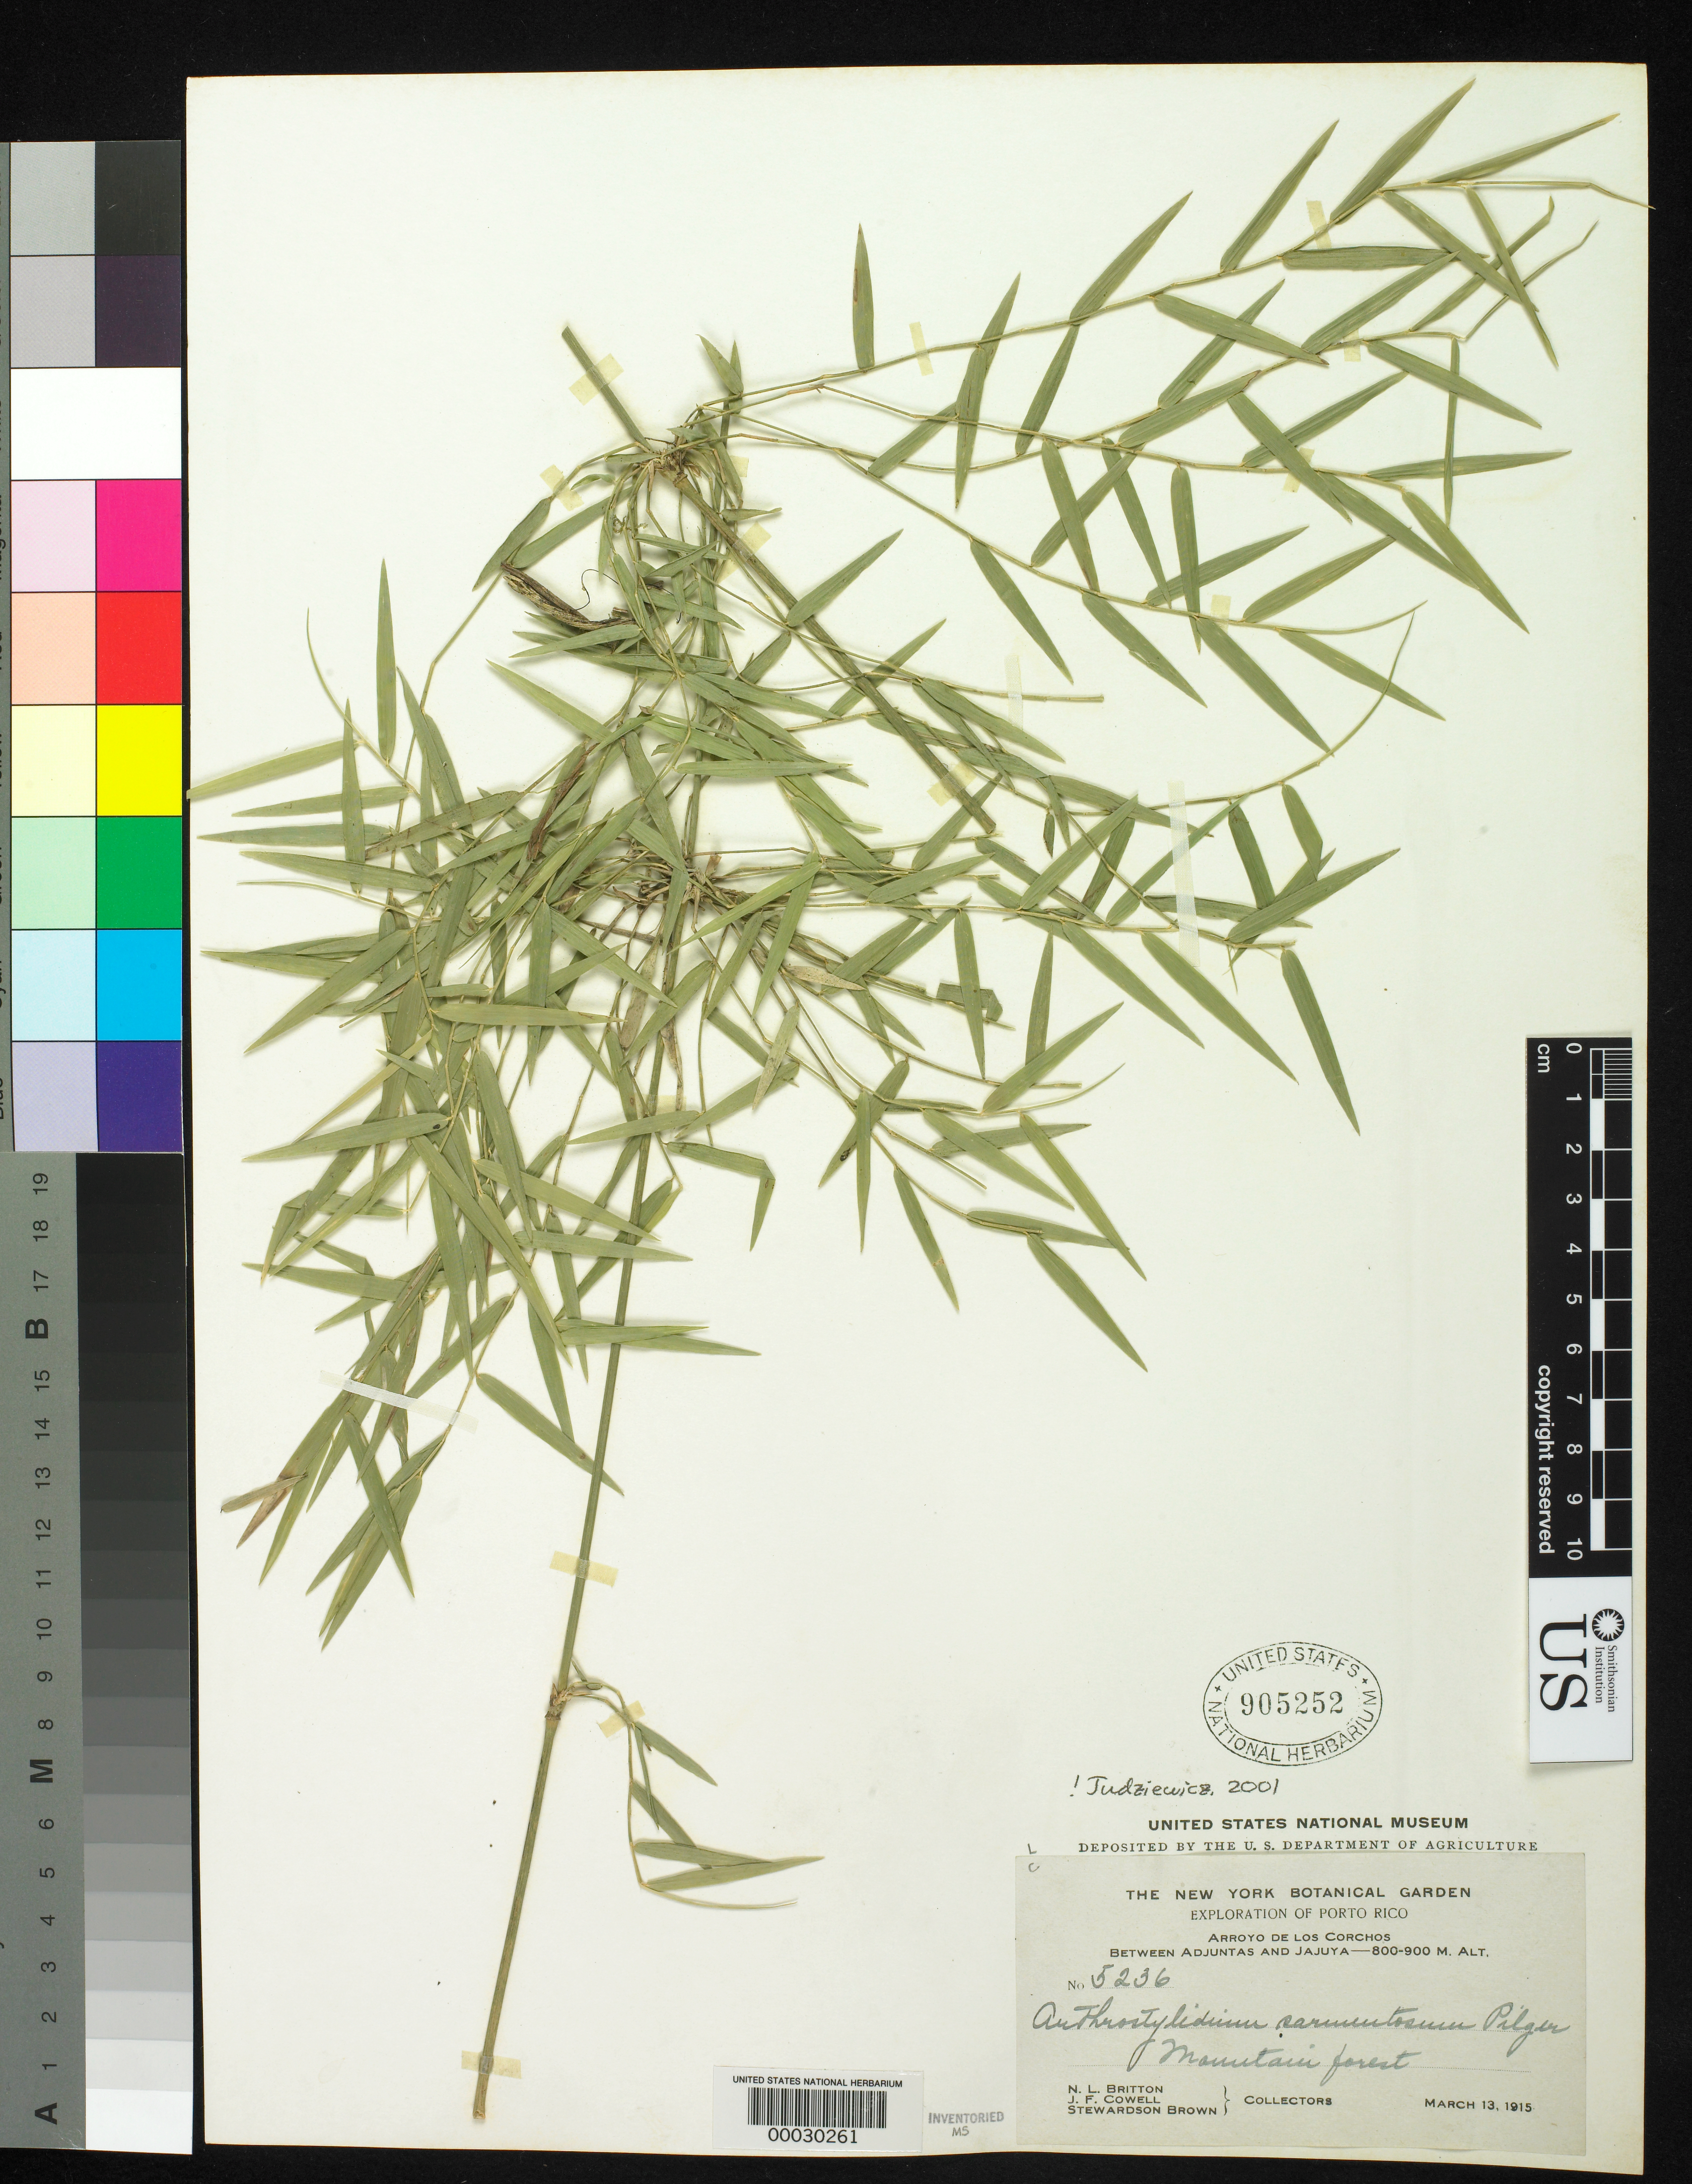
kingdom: Plantae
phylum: Tracheophyta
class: Liliopsida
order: Poales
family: Poaceae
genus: Arthrostylidium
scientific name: Arthrostylidium sarmentosum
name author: Pilg. in Urb.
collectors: N. Britton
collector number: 5236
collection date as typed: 13 Mar 1915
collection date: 1915-03-13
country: Puerto Rico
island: Greater Antilles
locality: Adjuntas, jayuya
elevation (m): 800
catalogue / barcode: US 905252